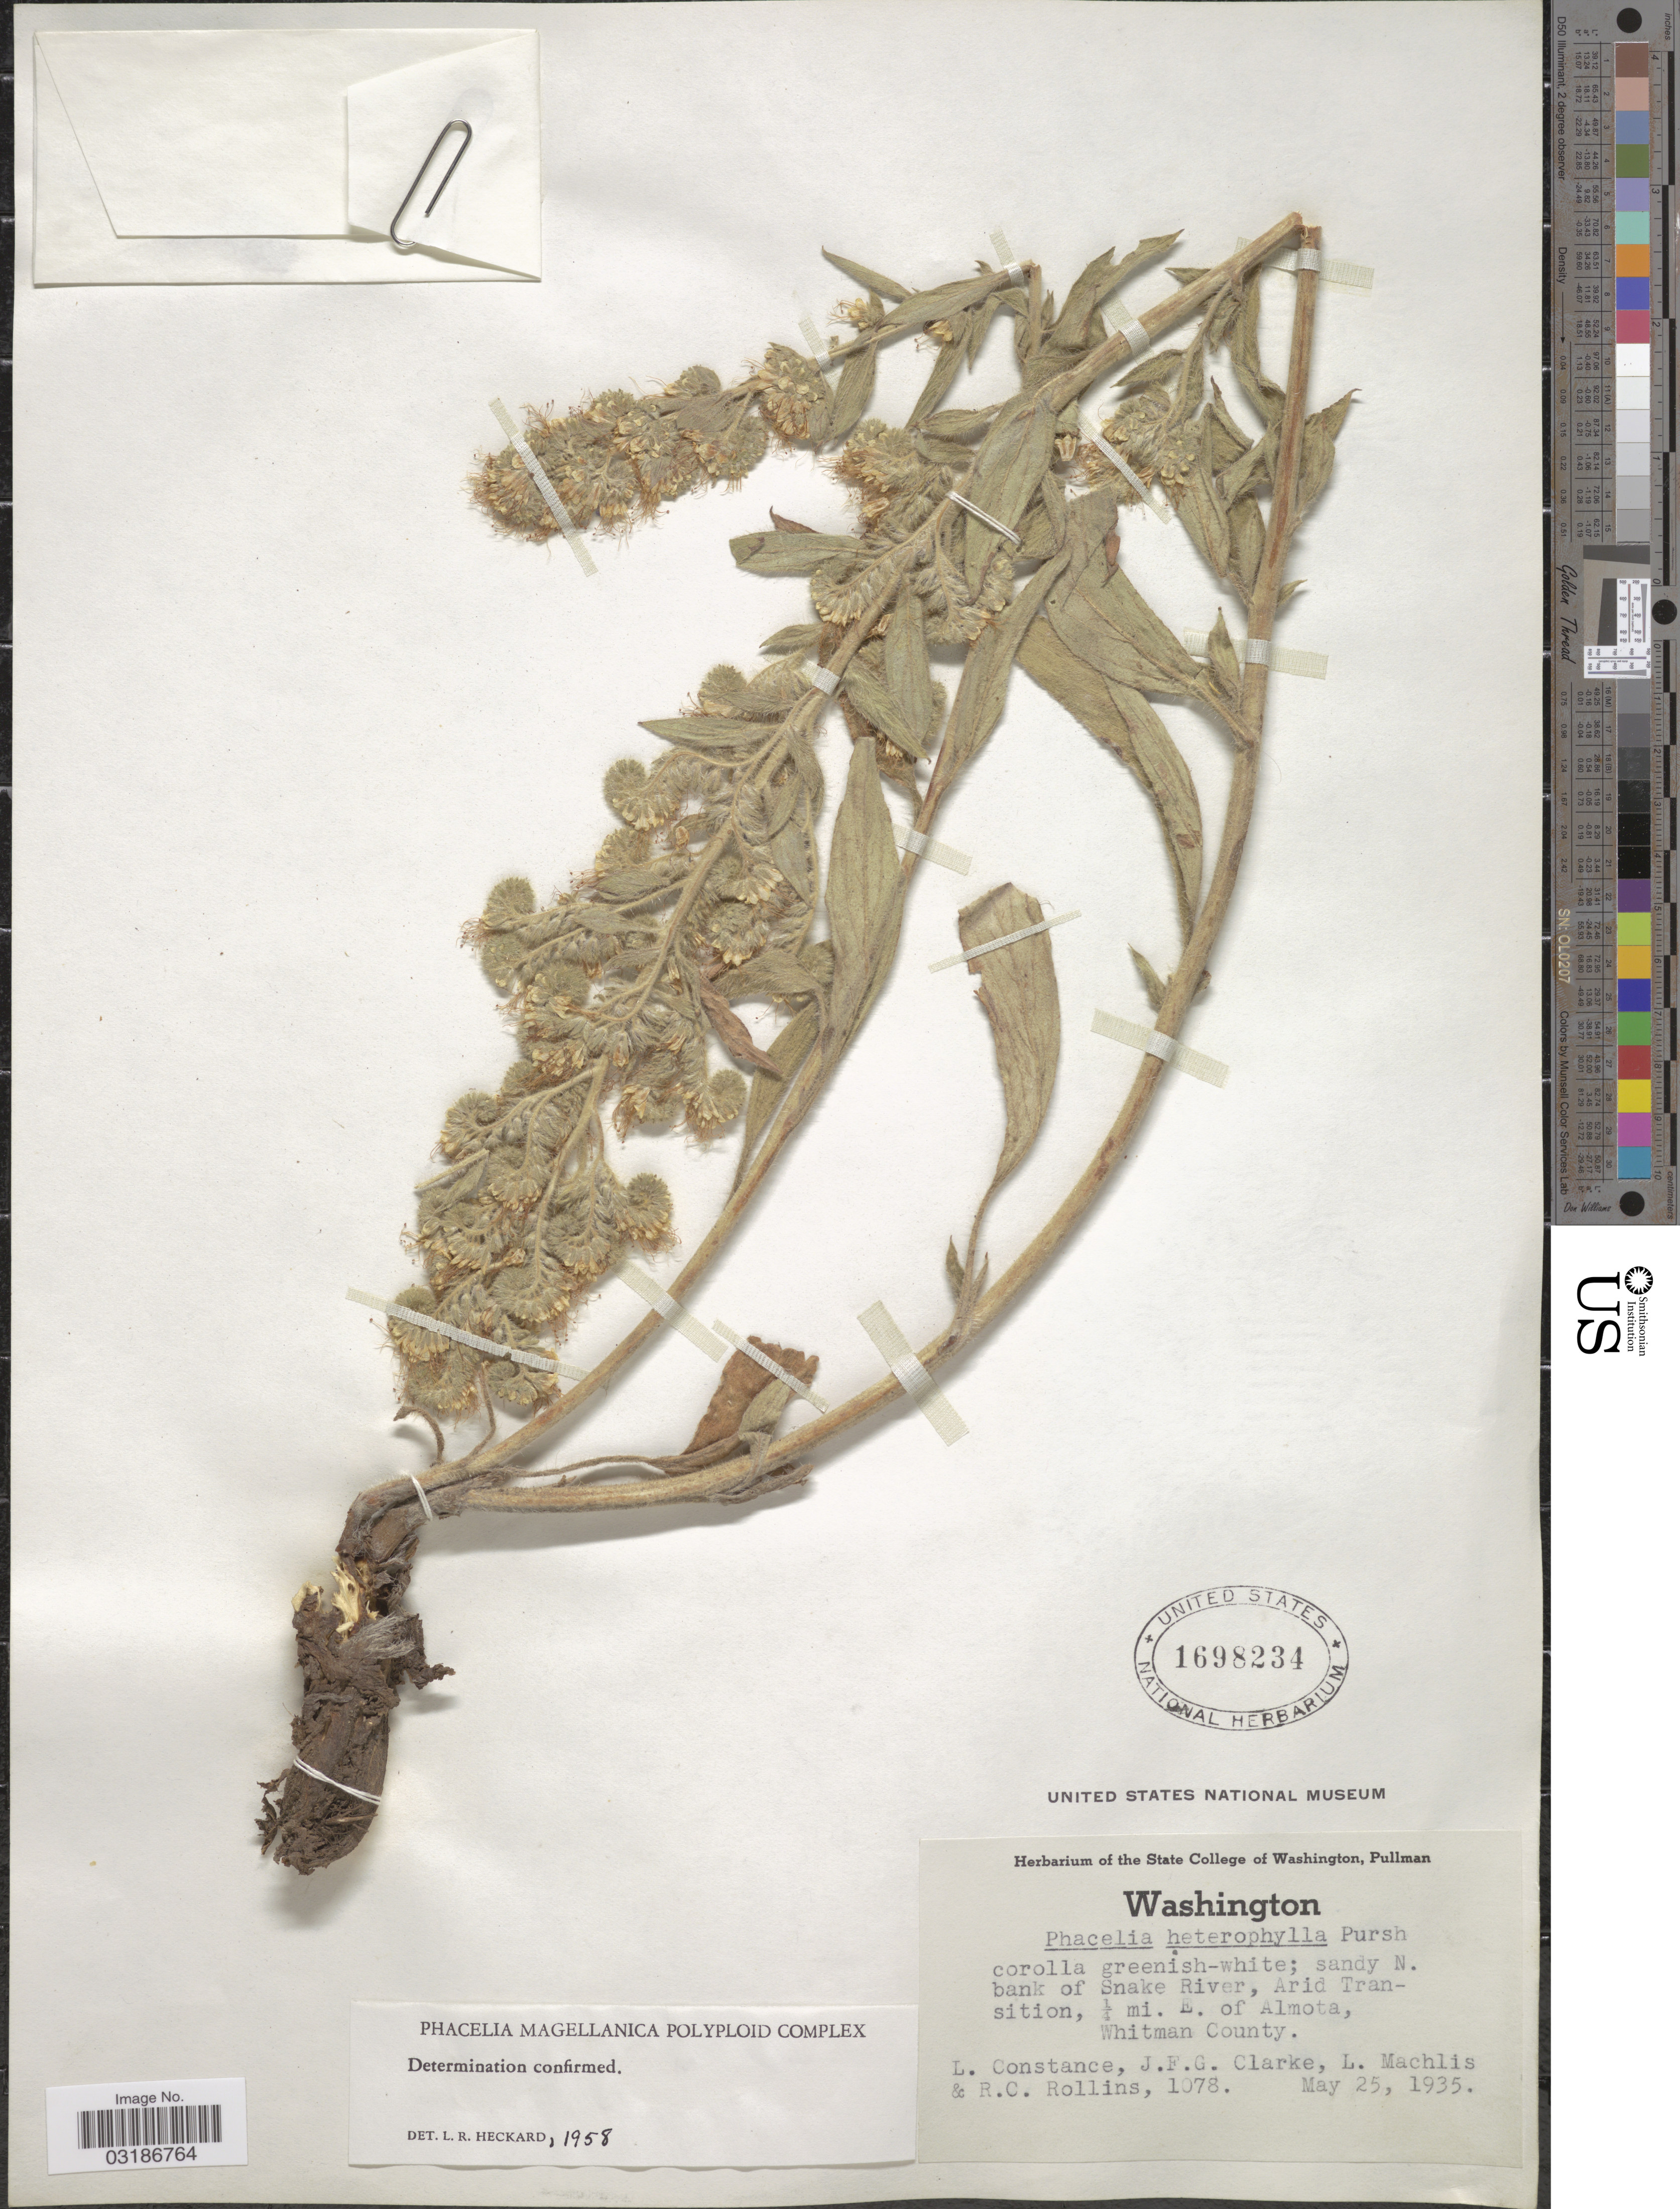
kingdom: Plantae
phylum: Tracheophyta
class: Magnoliopsida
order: Boraginales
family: Hydrophyllaceae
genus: Phacelia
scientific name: Phacelia heterophylla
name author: Pursh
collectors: L. Constance, J. F. Clarke, L. Machlis & R. C. Rollins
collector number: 1078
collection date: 1935-05-25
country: United States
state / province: Washington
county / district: Whitman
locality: Sandy N. bank of Snake River, Arid Transition, ¼ mi. E. of Almota, Whitman County.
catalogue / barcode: US 1698234